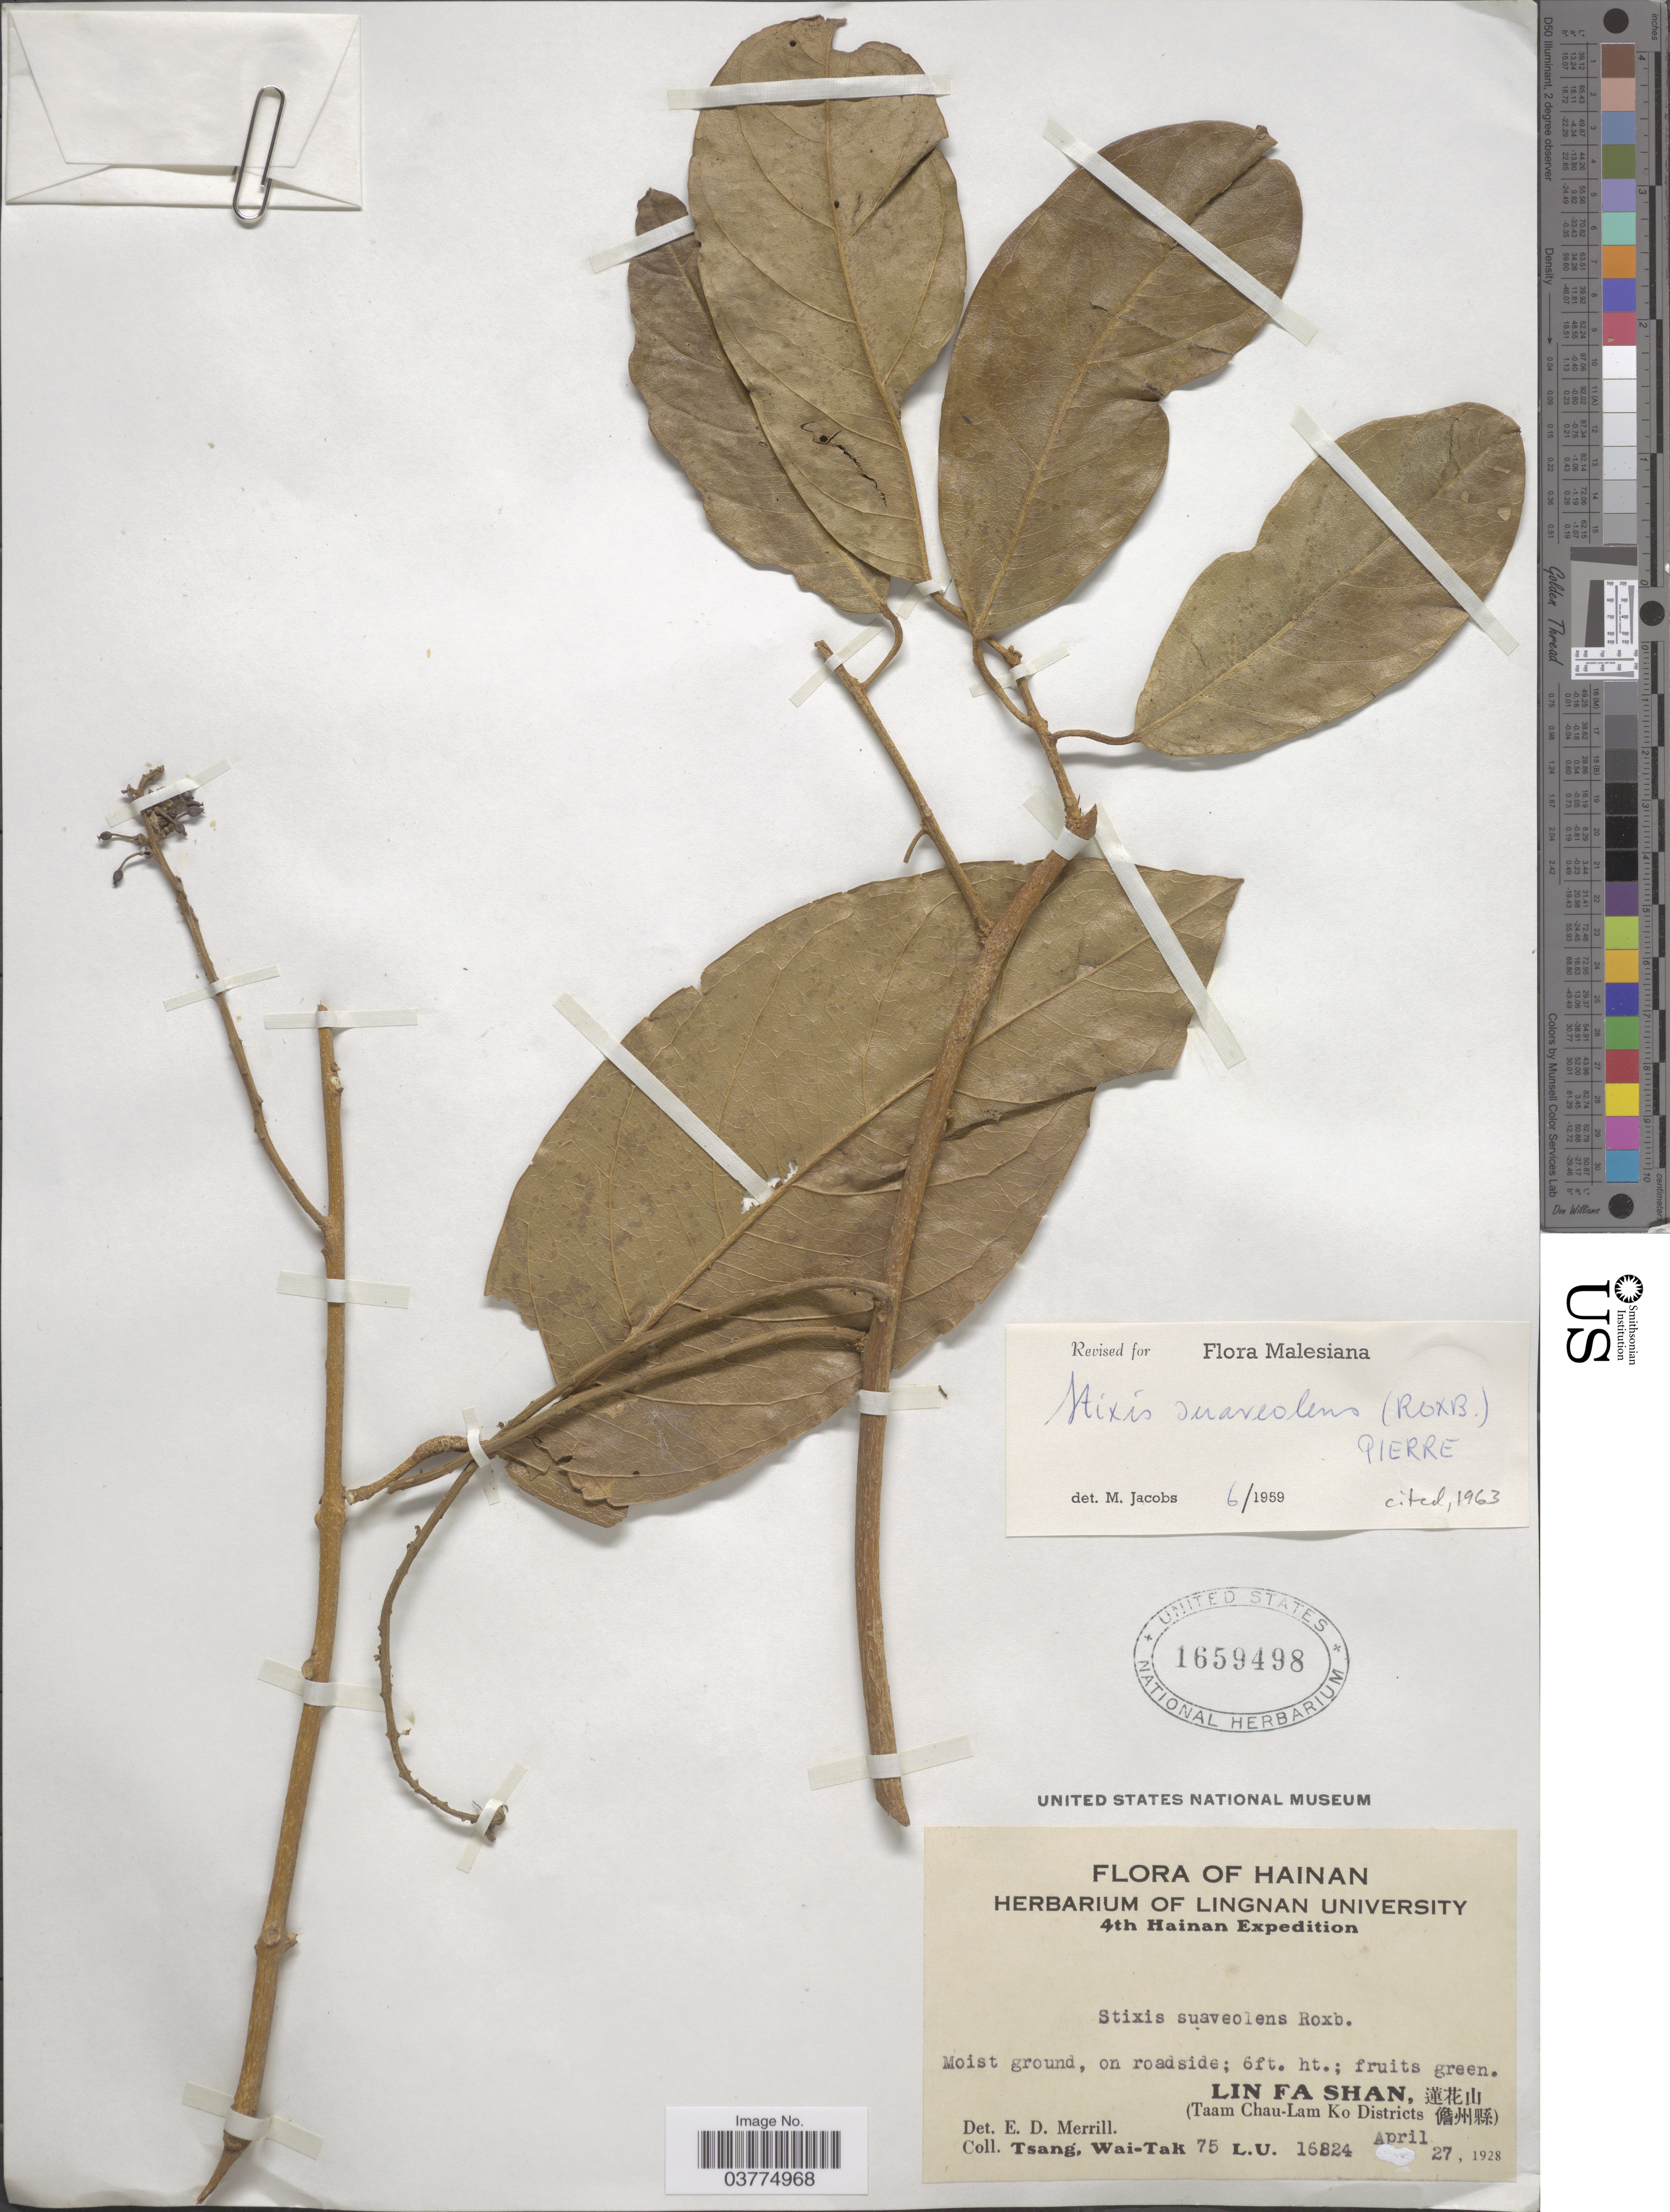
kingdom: Plantae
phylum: Tracheophyta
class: Magnoliopsida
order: Brassicales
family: Stixaceae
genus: Stixis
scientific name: Stixis suaveolens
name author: (Roxburgh) Baill.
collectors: W. T. Tsang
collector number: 75L.U. 16824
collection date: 1928-04-27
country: China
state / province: Hainan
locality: Lin Fa Shan, X. (Taam Chau-Lam Ko Districts X).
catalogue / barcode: US 1659498